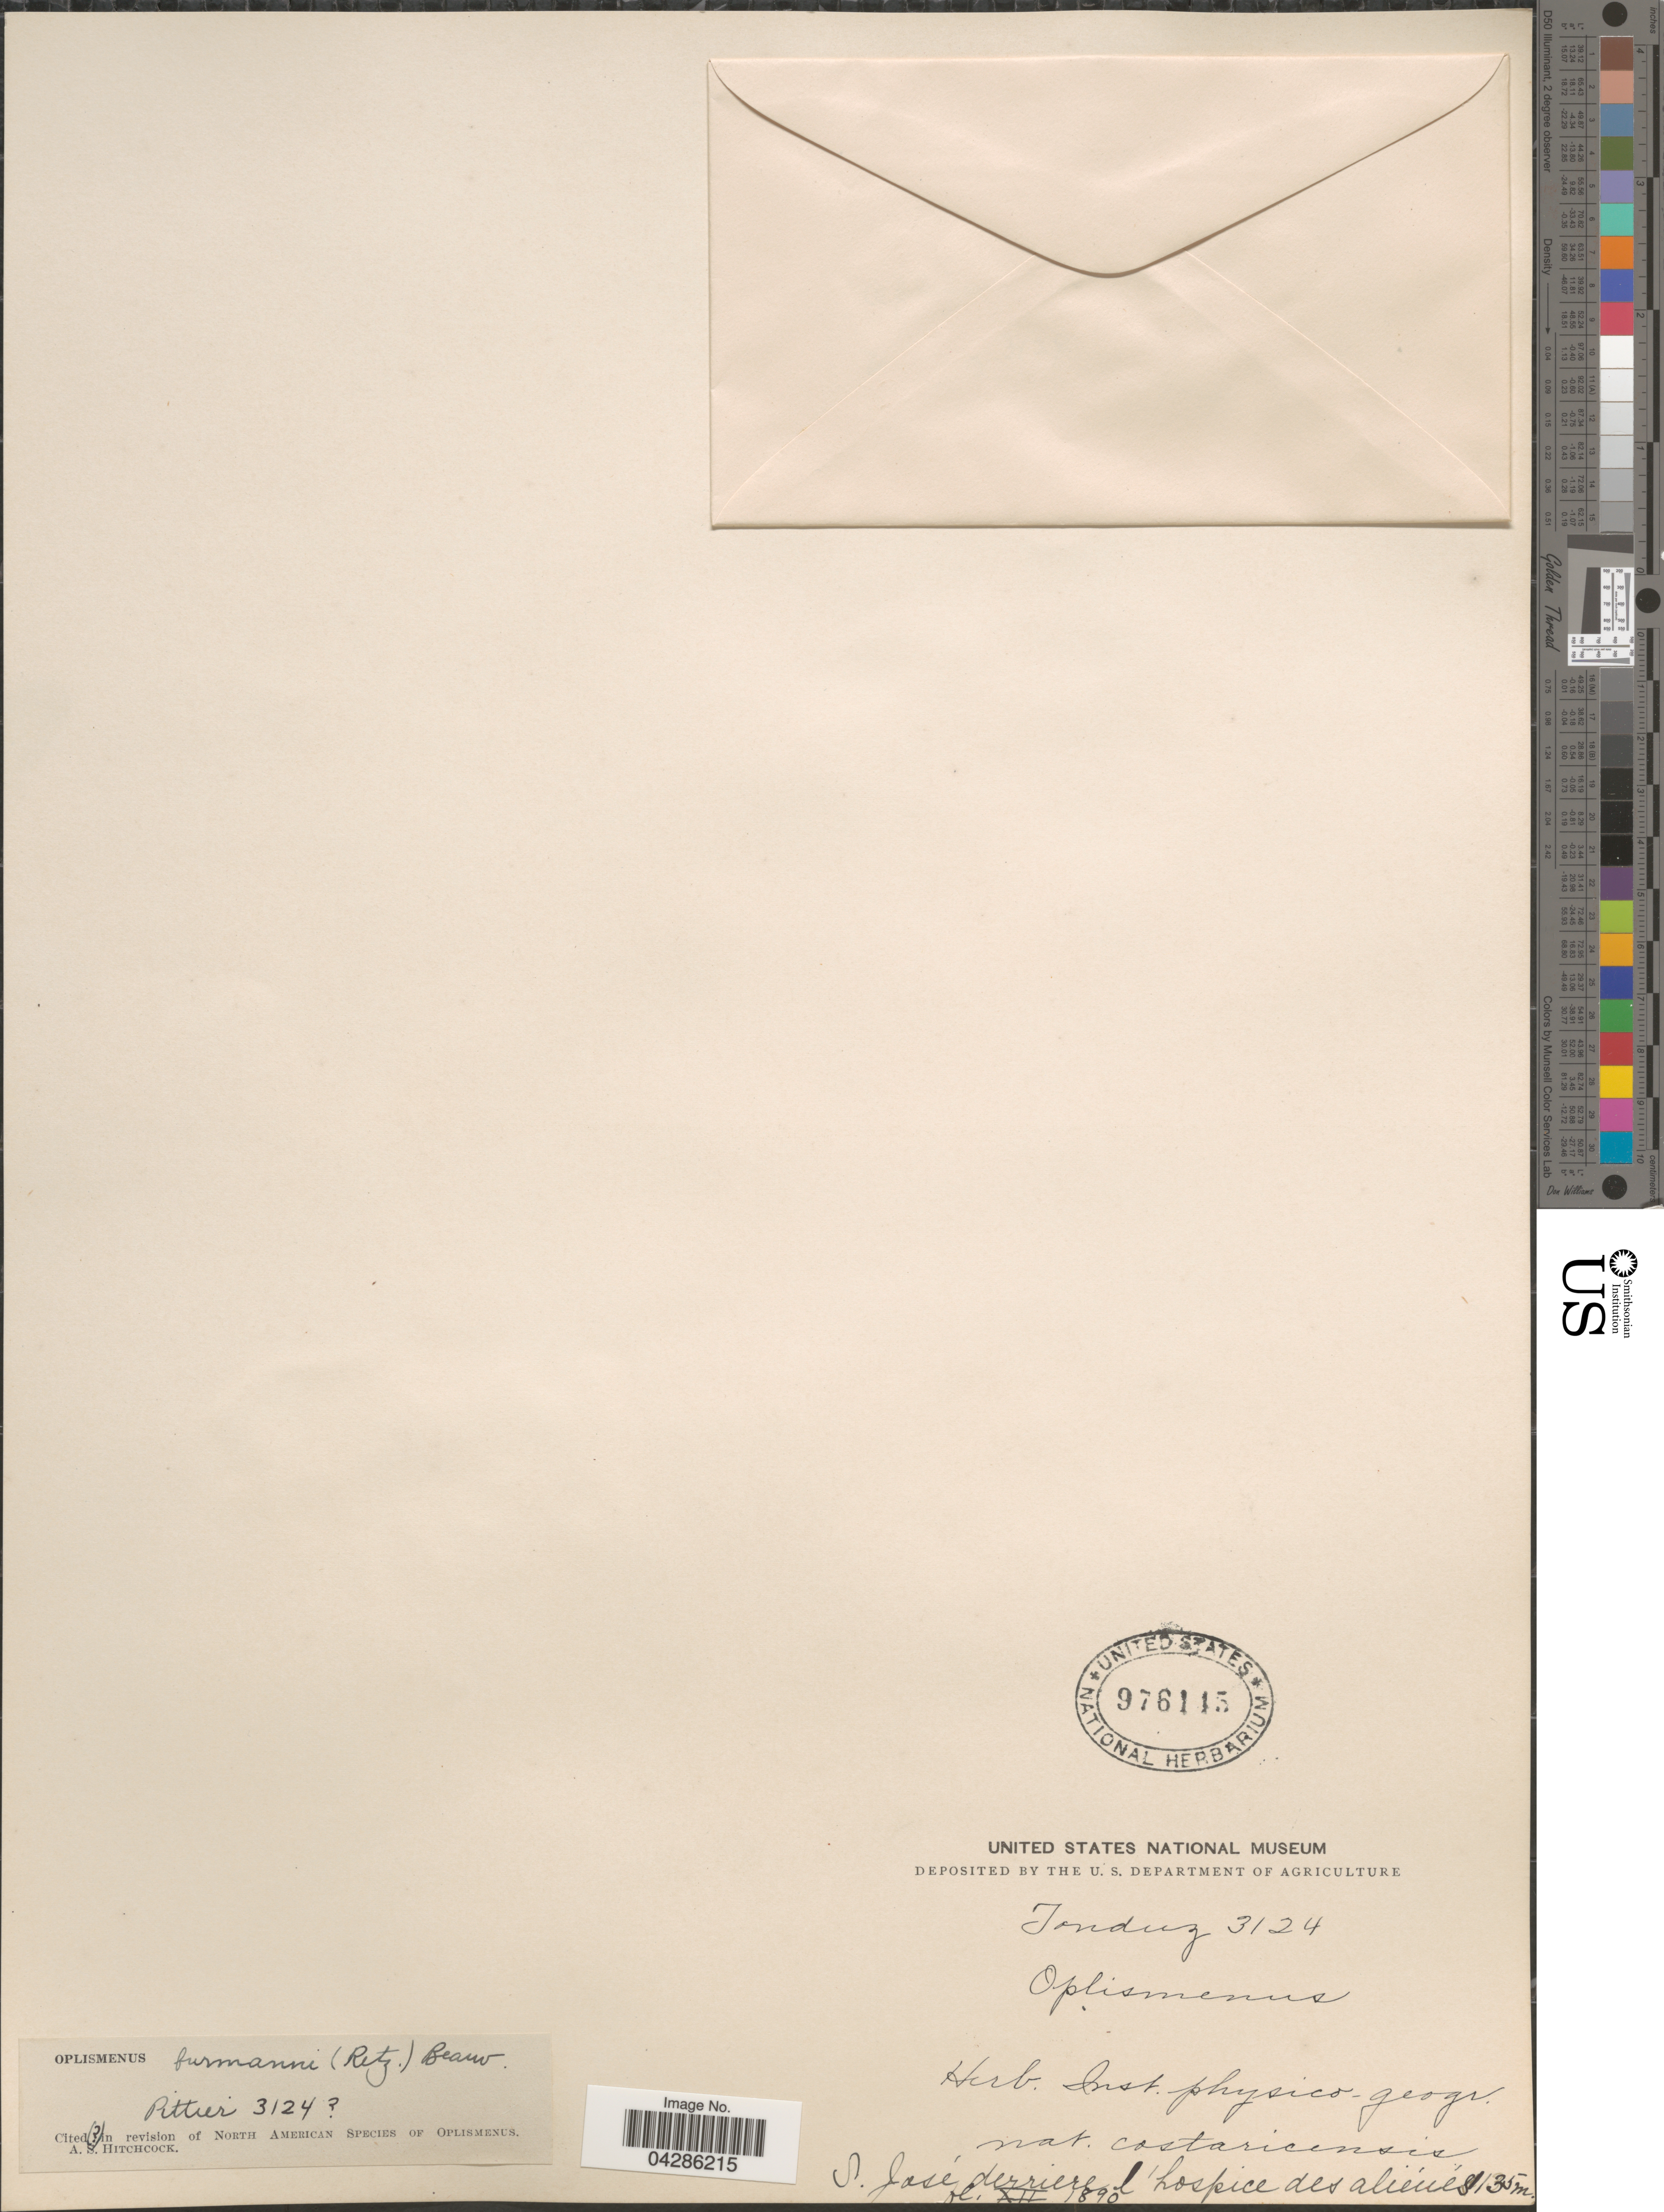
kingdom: Plantae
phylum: Tracheophyta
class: Liliopsida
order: Poales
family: Poaceae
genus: Oplismenus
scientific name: Oplismenus burmannii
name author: (Retz.) P. Beauv.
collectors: Tonduz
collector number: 3124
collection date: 1890-12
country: Costa Rica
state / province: San José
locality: S. José derrière l'hospice des aliénés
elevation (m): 135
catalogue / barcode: US 976145